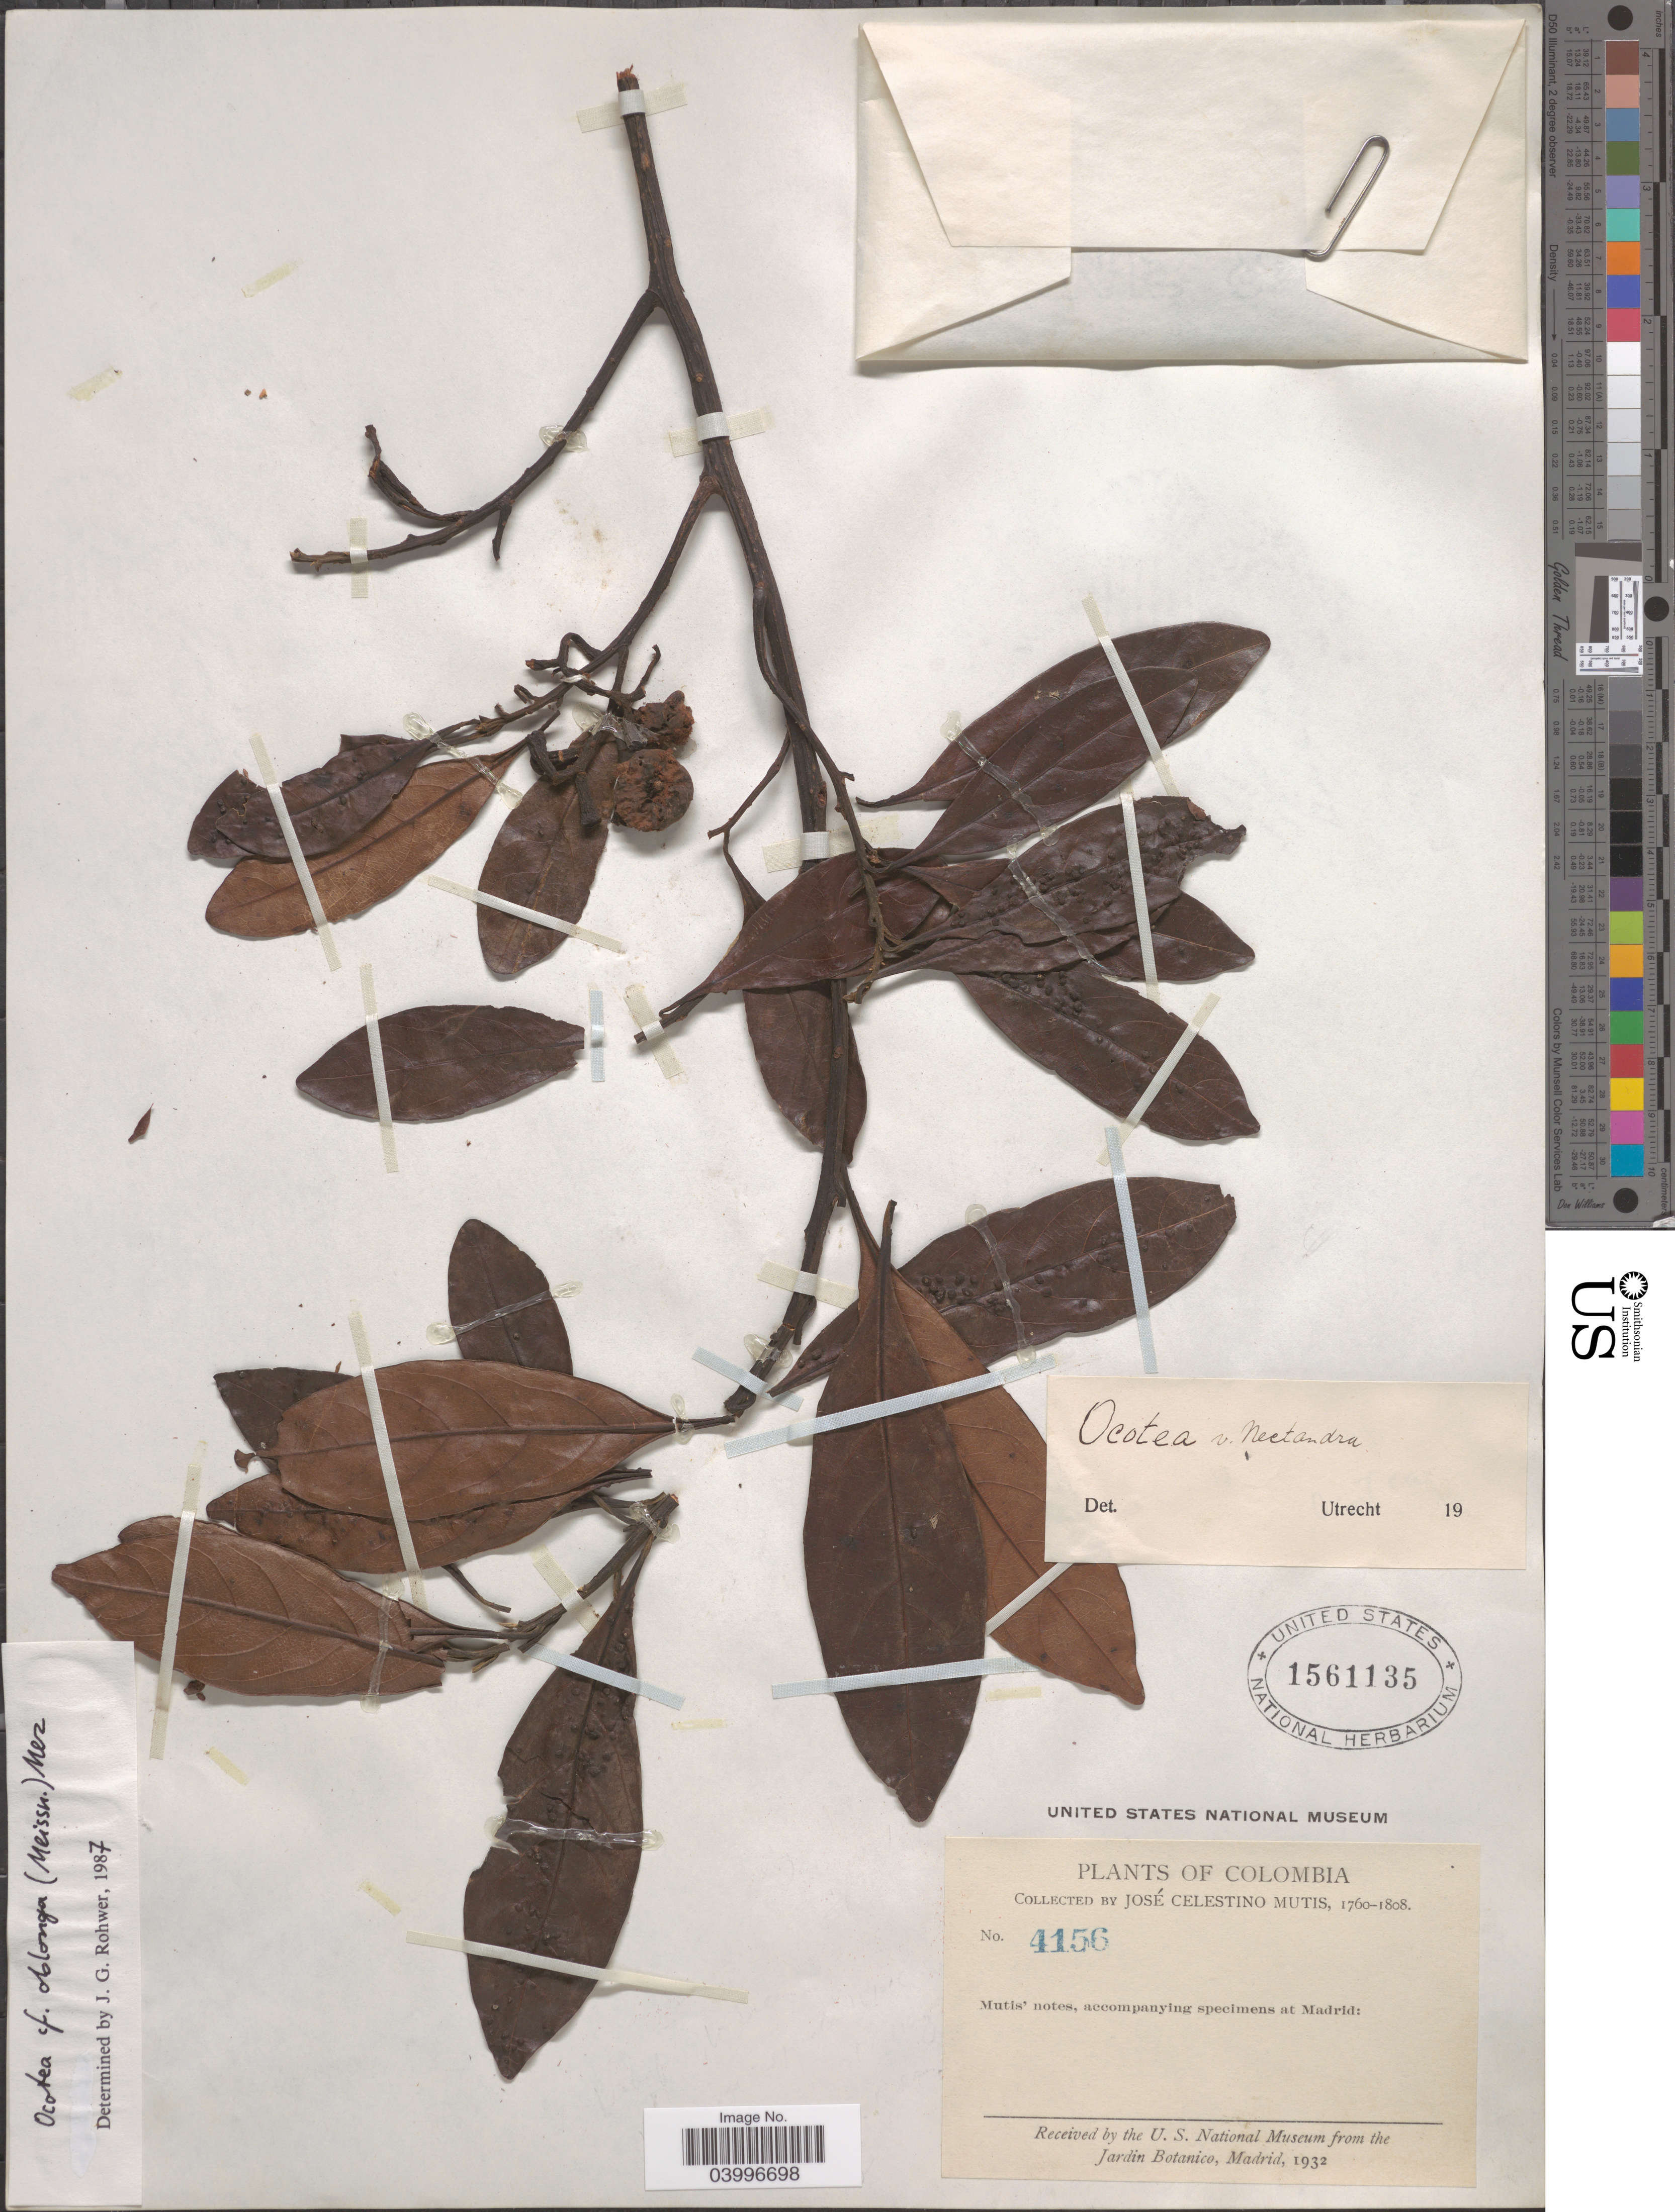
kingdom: Plantae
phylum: Tracheophyta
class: Magnoliopsida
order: Laurales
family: Lauraceae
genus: Ocotea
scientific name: Ocotea oblonga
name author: (Meisn.) Mez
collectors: J. C. B. Mutis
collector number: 4156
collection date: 1760/1808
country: Colombia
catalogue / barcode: US 1561135